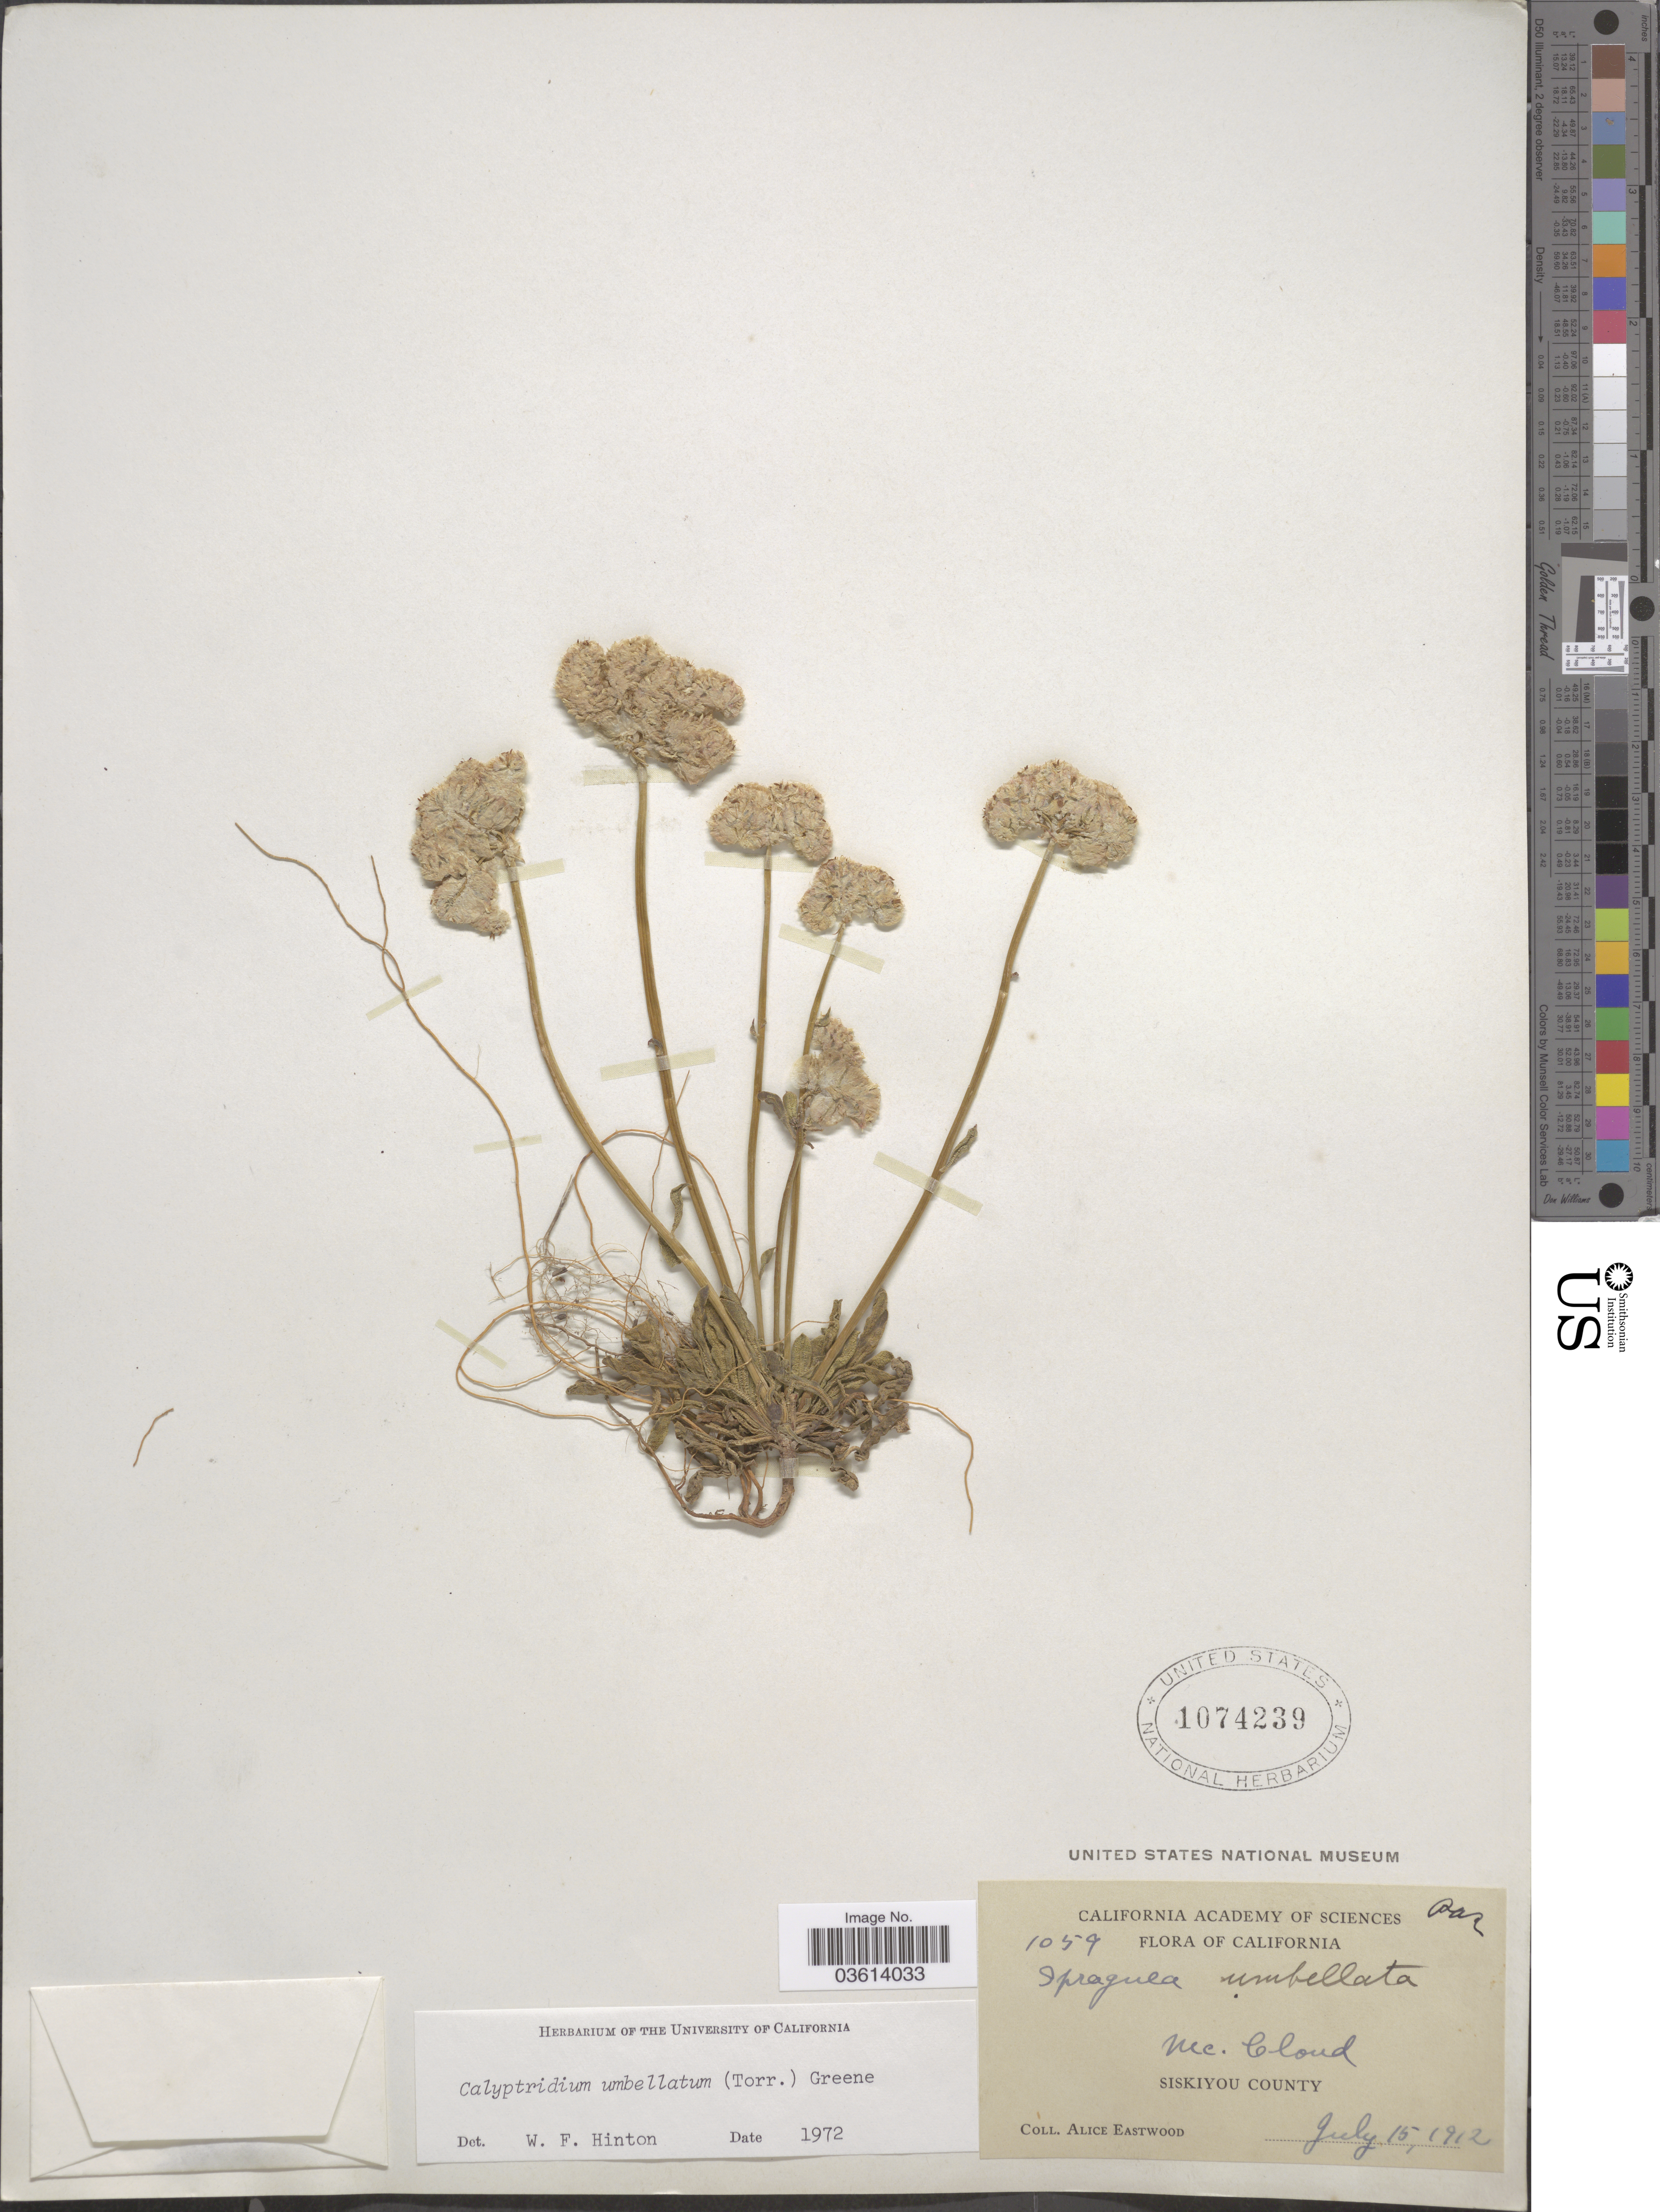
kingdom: Plantae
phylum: Tracheophyta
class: Magnoliopsida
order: Caryophyllales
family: Montiaceae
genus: Calyptridium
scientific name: Calyptridium umbellatum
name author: (Torr.) Greene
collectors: A. Eastwood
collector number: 1059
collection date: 1912-07-15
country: United States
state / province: California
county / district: Siskiyou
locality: Mc. Cloud. Siskiyou County.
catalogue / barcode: US 1074239